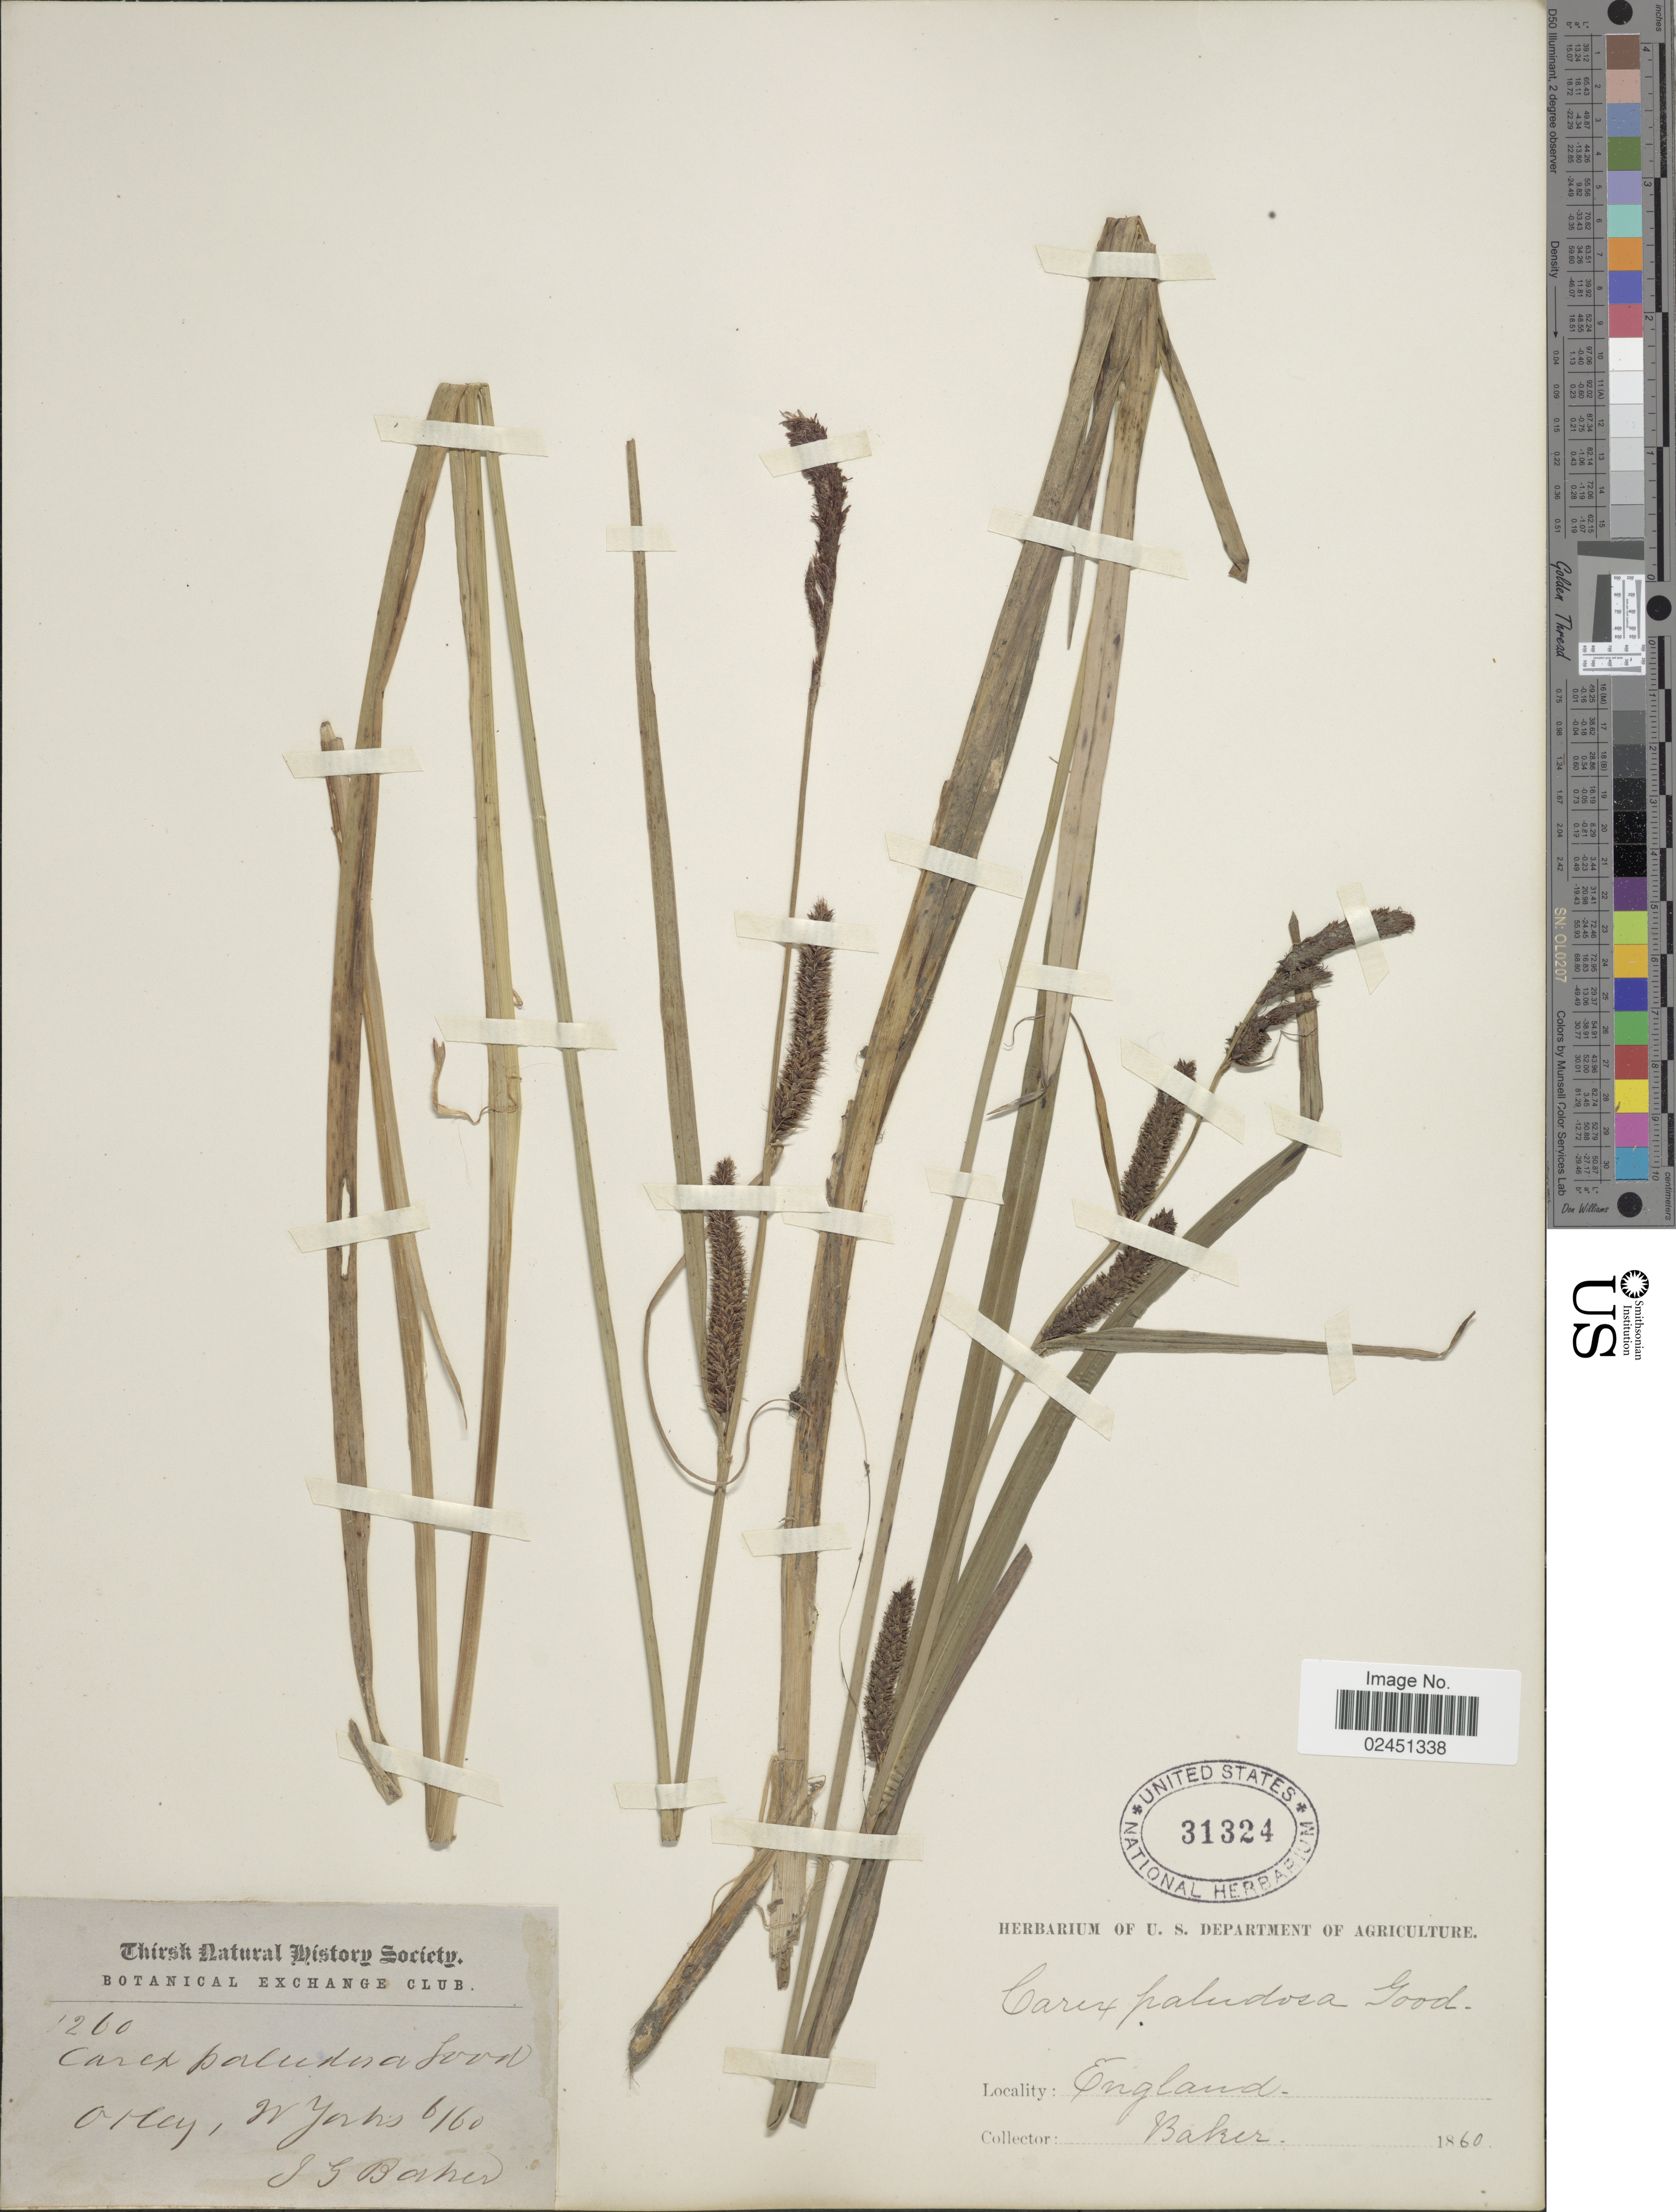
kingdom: Plantae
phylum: Tracheophyta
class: Liliopsida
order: Poales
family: Cyperaceae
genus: Carex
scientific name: Carex acutiformis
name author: Ehrh.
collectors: J. G. Baker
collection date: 1860-06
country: United Kingdom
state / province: England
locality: Orley, in Yorks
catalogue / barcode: US 31324